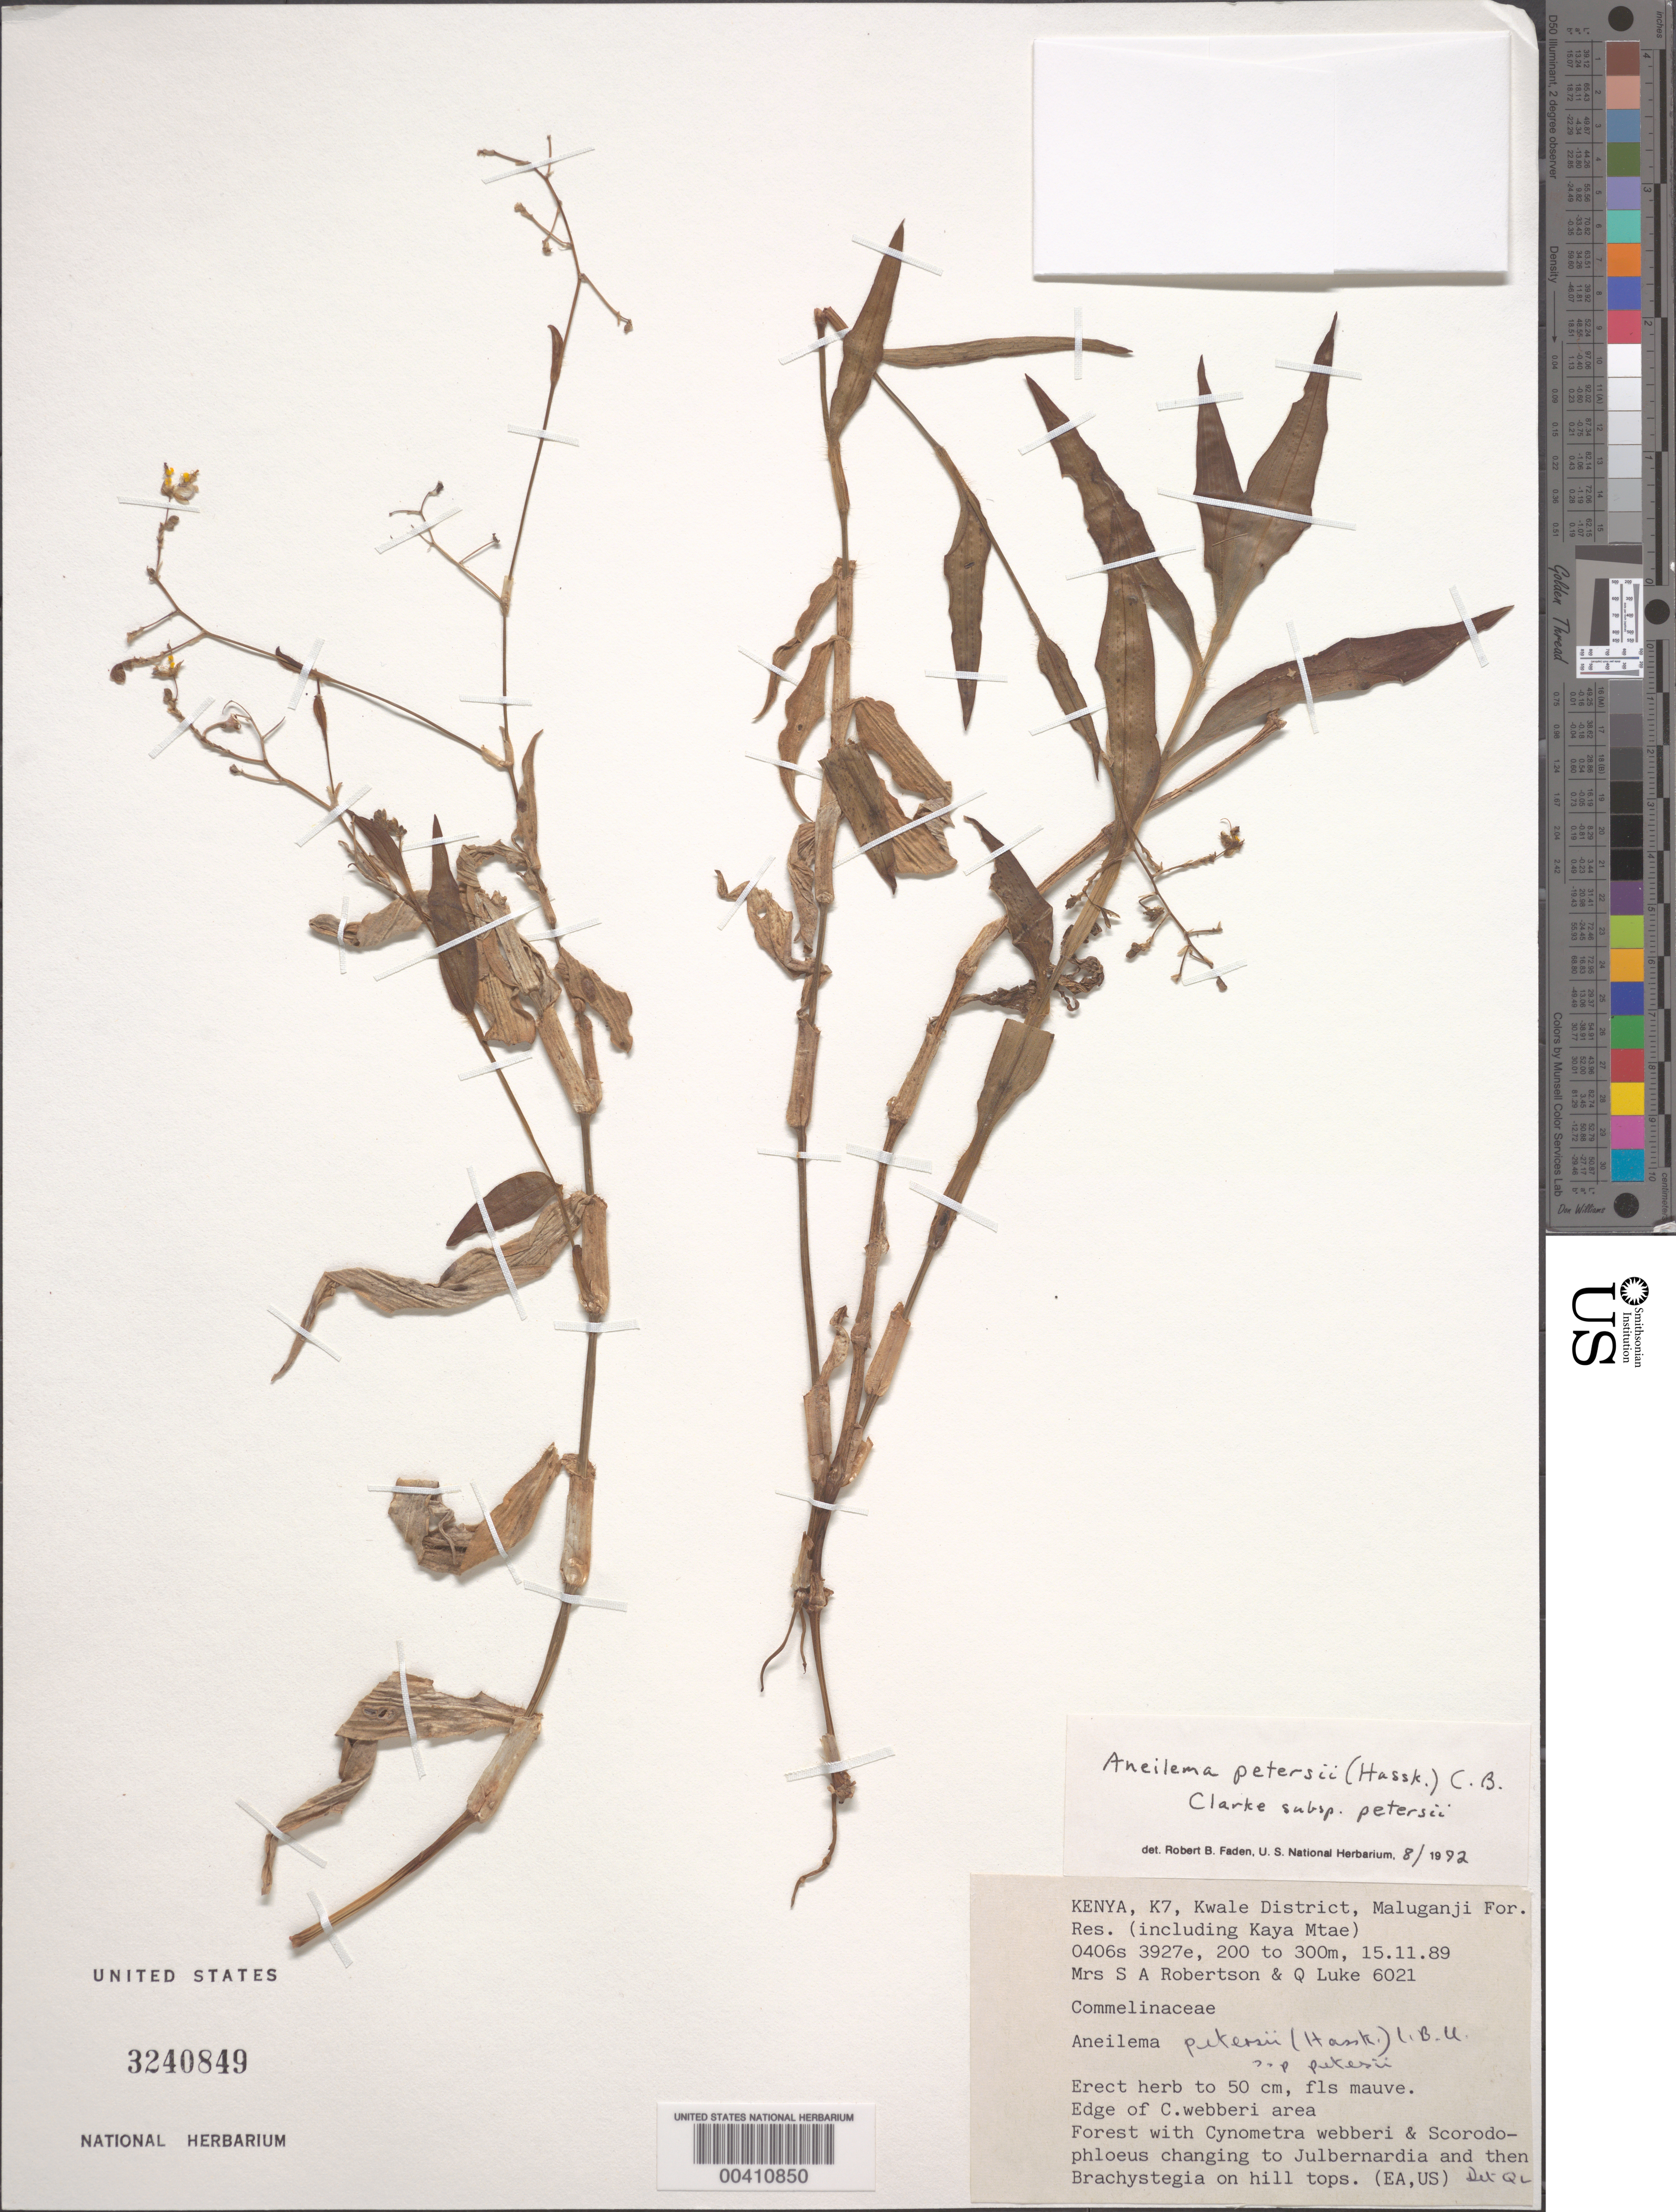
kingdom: Plantae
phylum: Tracheophyta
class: Liliopsida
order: Commelinales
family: Commelinaceae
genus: Aneilema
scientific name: Aneilema petersii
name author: (Hassk.) C.B. Clarke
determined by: Faden, Robert B., (US), Smithsonian Institution - National Museum of Natural History (UNITED STATES)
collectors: Mrs. S. A. Robertson & Q. Luke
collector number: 6021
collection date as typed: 15 Nov 1989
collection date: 1989-11-15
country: Kenya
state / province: Kwale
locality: K7, kwale district, maluganji forest reserve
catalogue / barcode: US 3240849